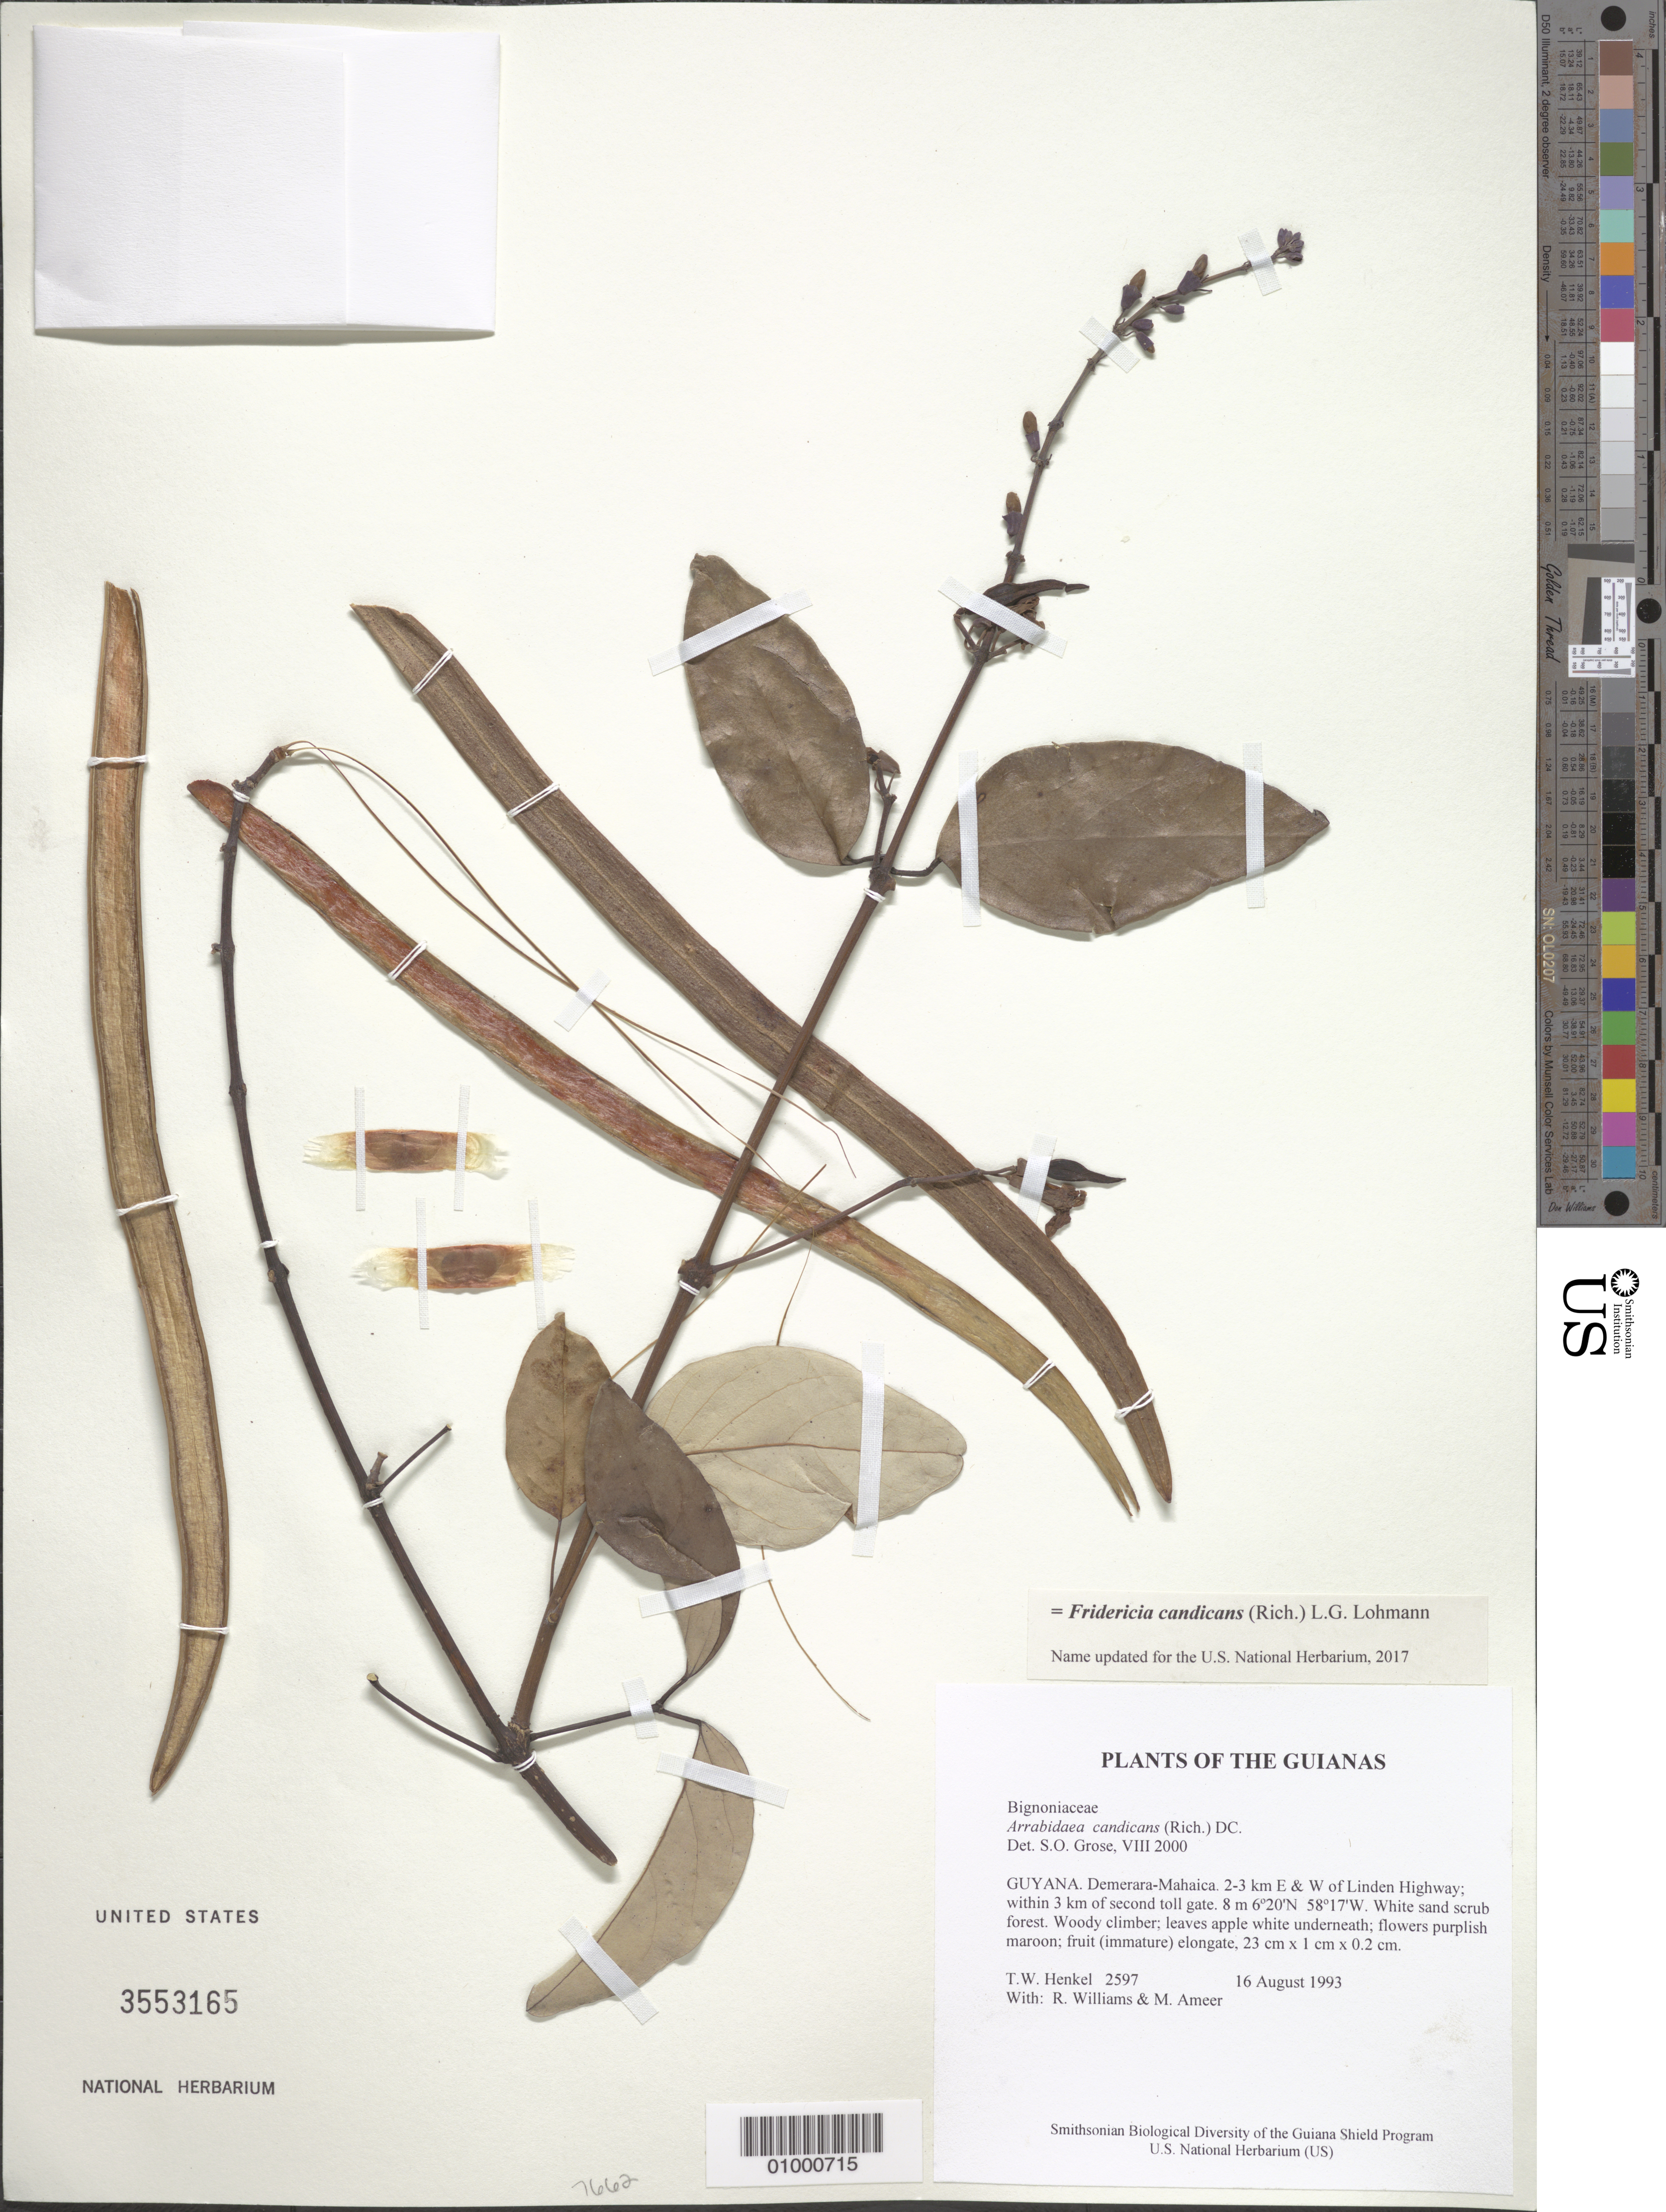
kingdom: Plantae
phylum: Tracheophyta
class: Magnoliopsida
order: Lamiales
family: Bignoniaceae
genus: Arrabidaea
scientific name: Arrabidaea candicans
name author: (Rich.) DC.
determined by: Grose, S. O.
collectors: T. Henkel, R. Williams & M. Ameer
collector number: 2597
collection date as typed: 16 August 1993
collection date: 1993-08-16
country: Guyana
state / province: Demerara-Mahaica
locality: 2-3 km E & W of Linden Highway; within 3 km of second toll gate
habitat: White sand scrub forest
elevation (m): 8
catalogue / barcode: US 3553165